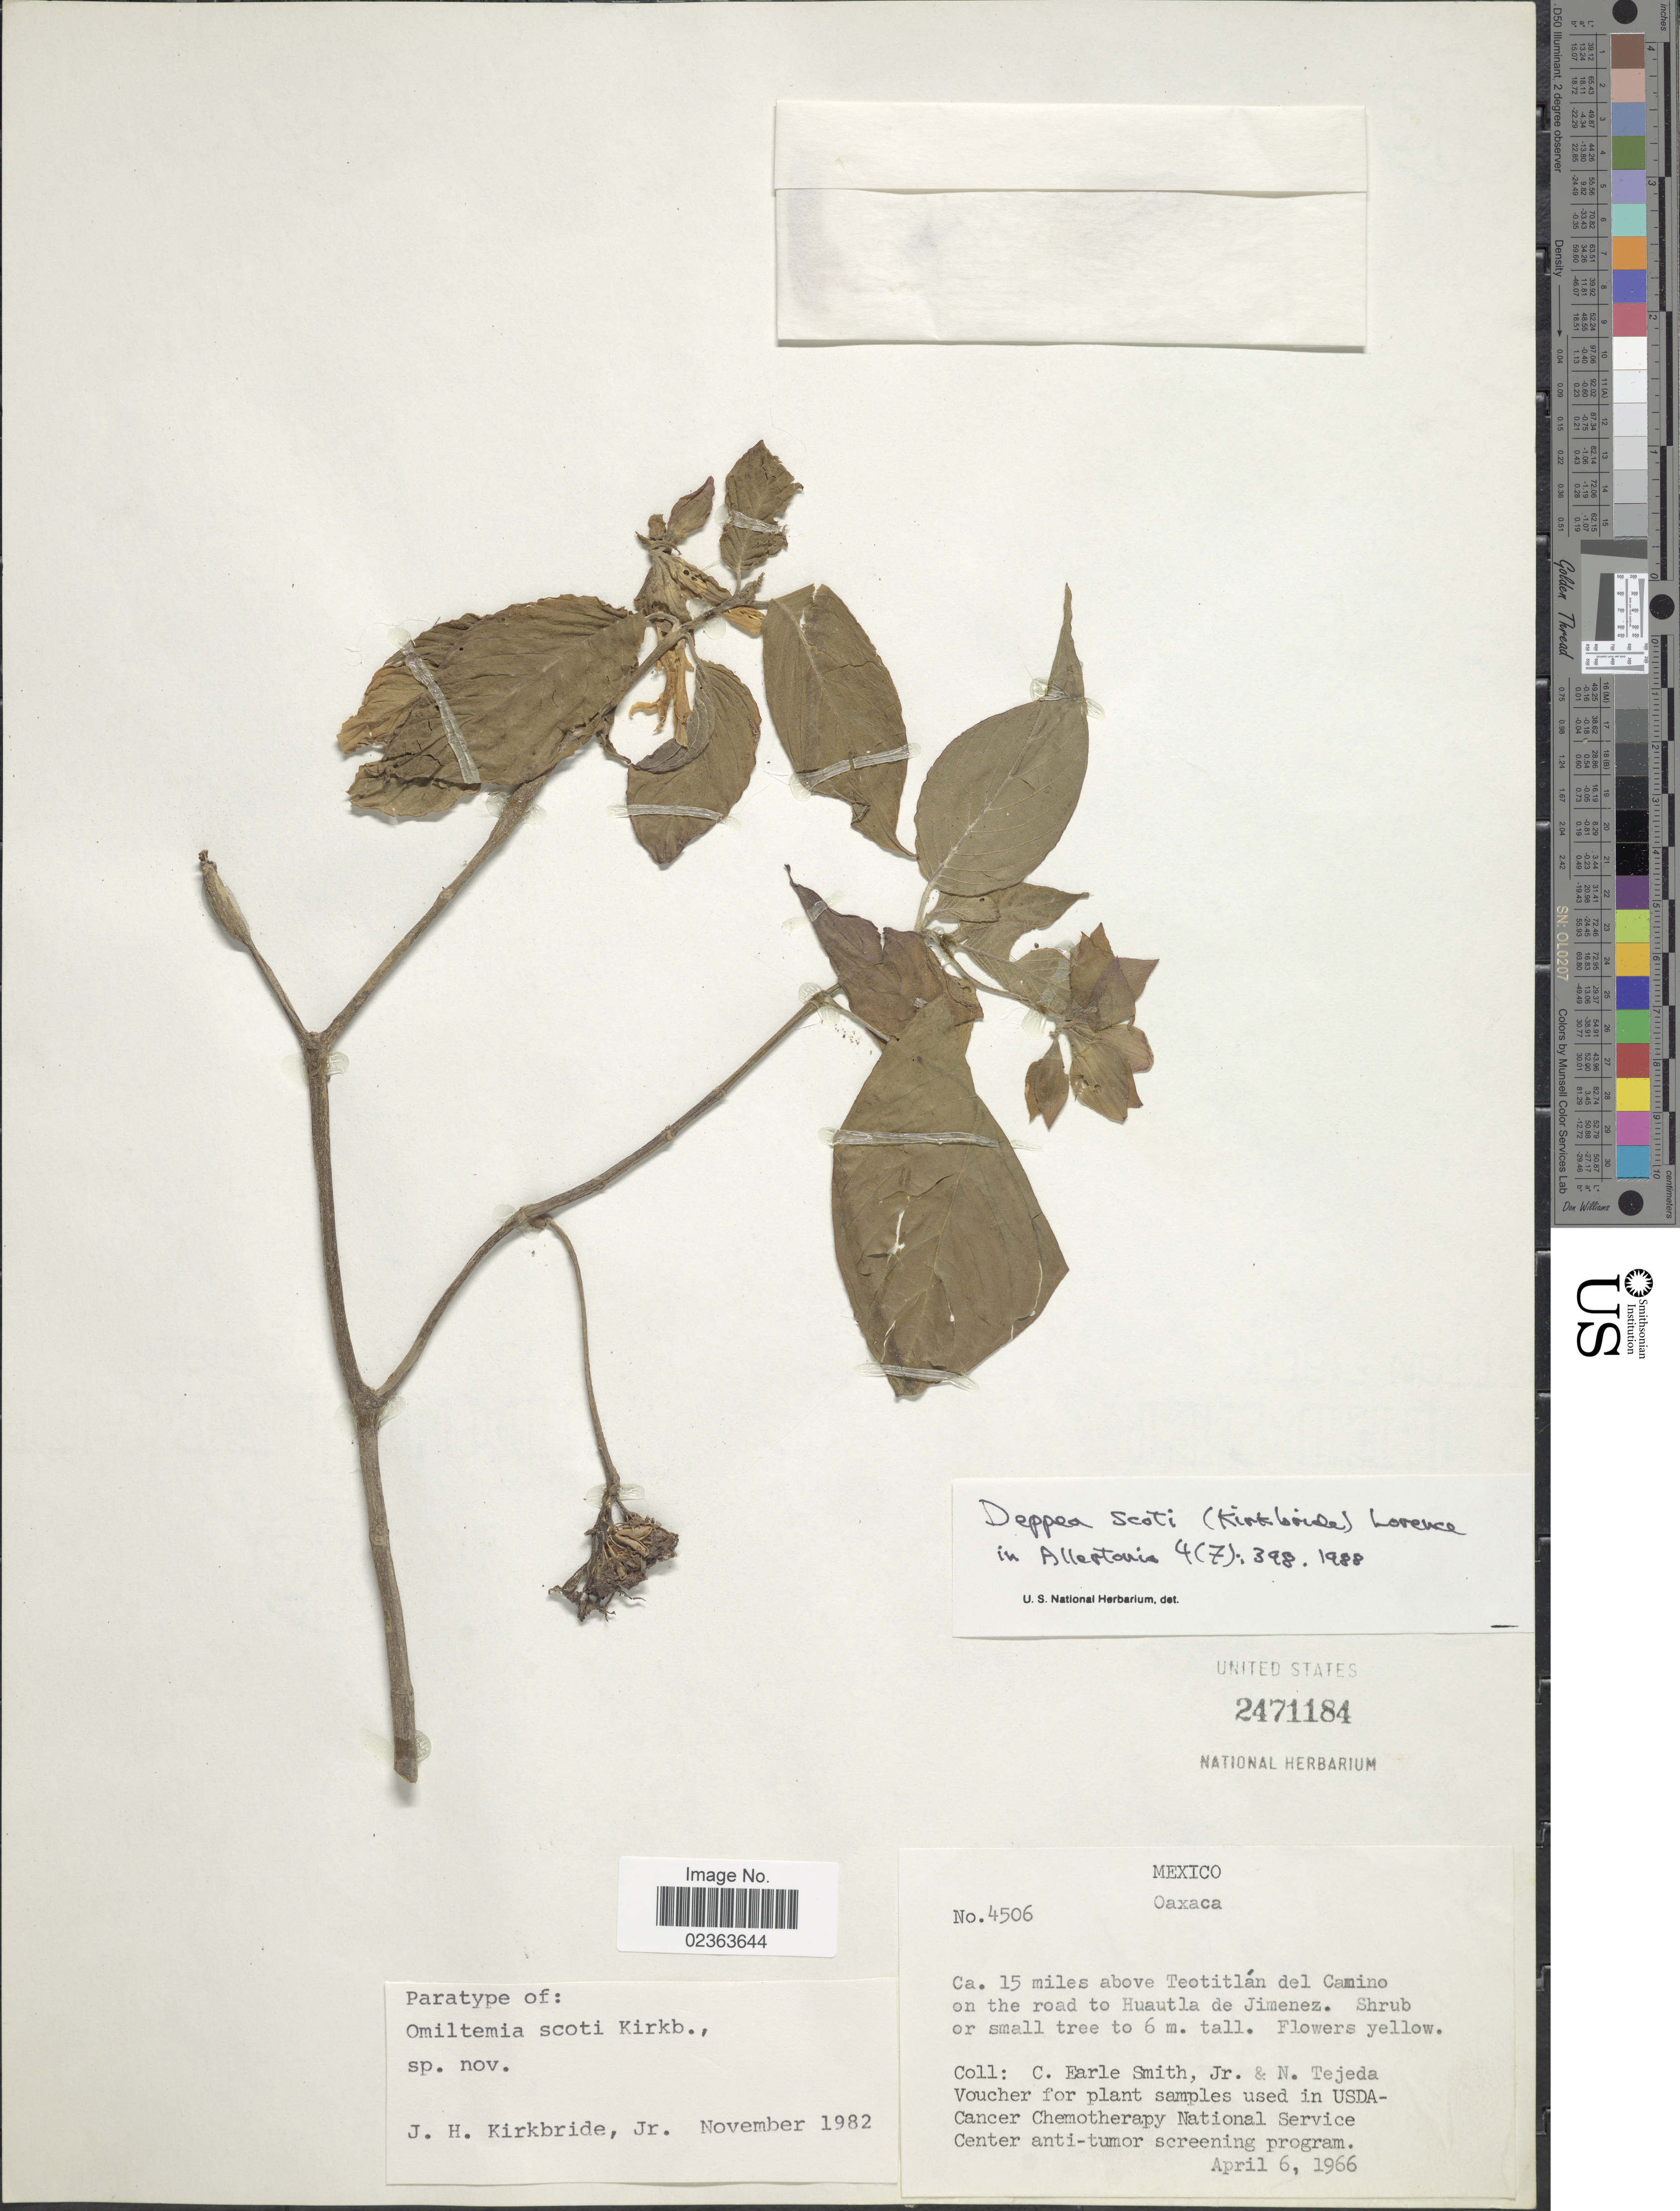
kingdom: Plantae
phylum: Tracheophyta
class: Magnoliopsida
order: Gentianales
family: Rubiaceae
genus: Deppea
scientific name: Deppea scoti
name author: (J.H. Kirkbr.) Lorence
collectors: C. E. Smith Jr. & N. Tejeda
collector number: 4506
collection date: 1966-04-06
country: Mexico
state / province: Oaxaca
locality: Ca. 15 miles above Teotitlán del Camino on the road to Huautla de Jimenez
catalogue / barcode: US 2471184